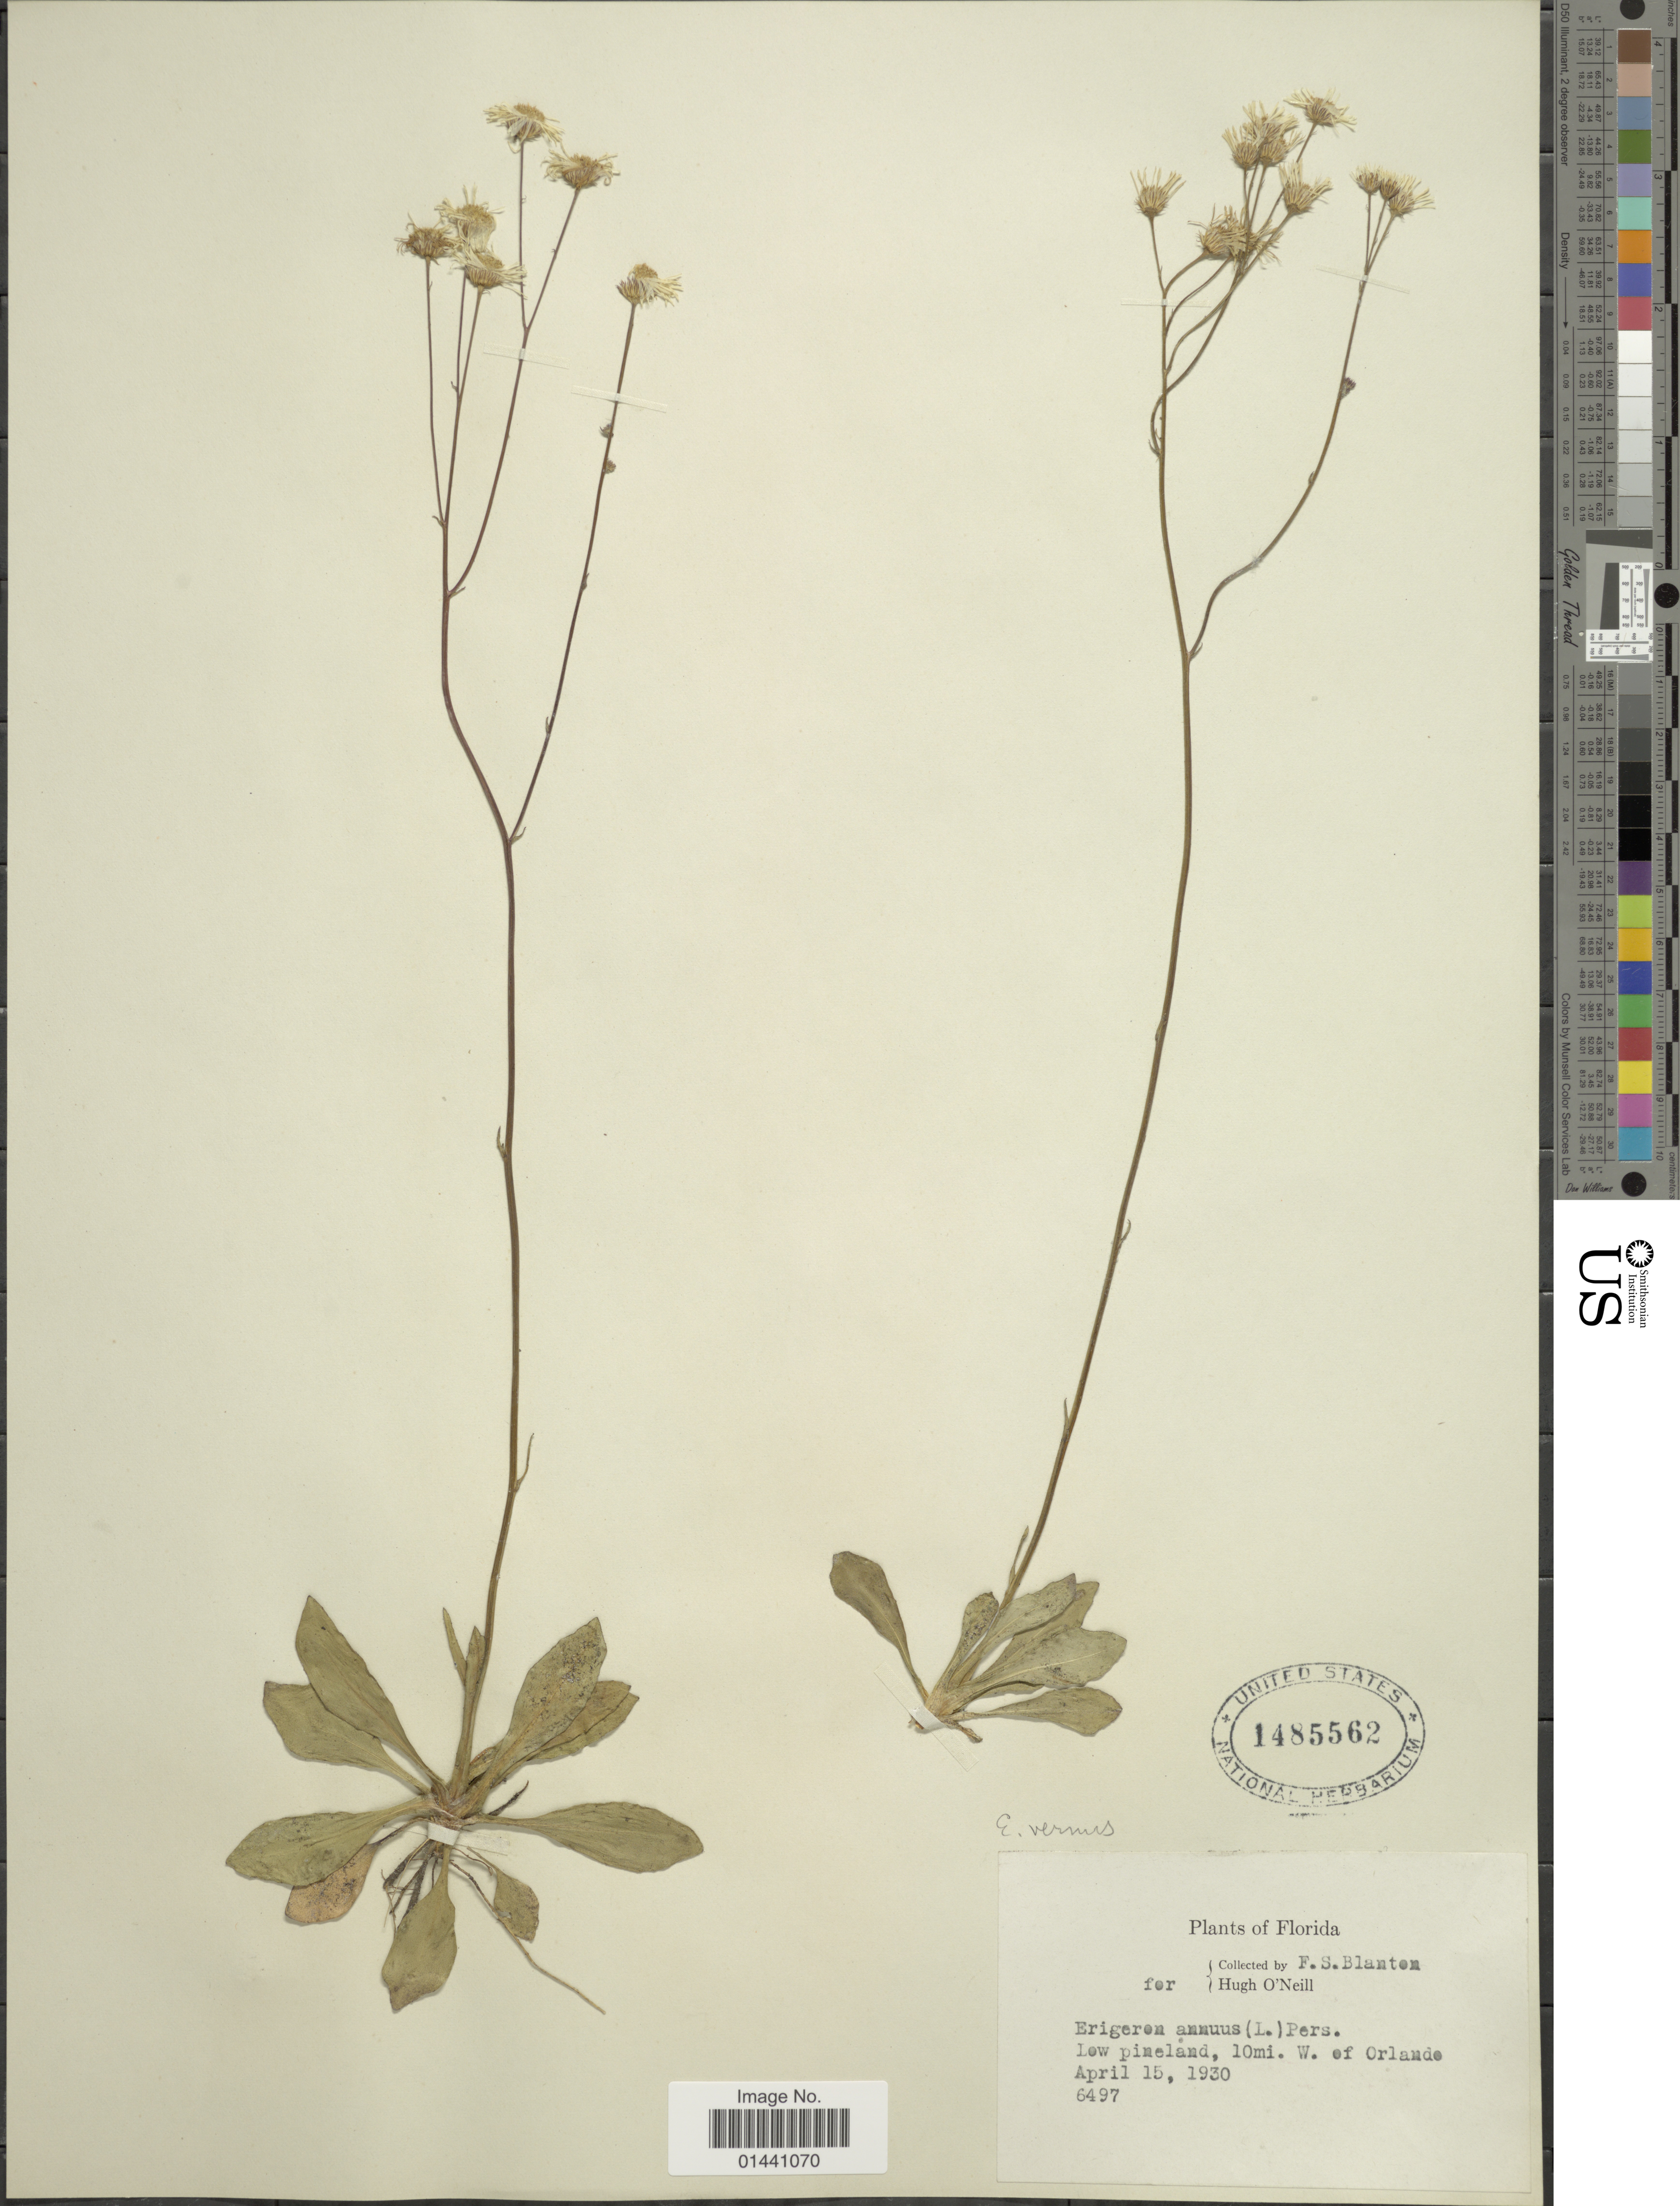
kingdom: Plantae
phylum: Tracheophyta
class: Magnoliopsida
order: Asterales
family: Asteraceae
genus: Erigeron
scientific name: Erigeron vernus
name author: (L.) Torr. & A. Gray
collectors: F. S. Blanton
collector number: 6497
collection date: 1930-04-15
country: United States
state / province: Florida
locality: Low pineland, 10mi. W. of Orlando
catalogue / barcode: US 1485562